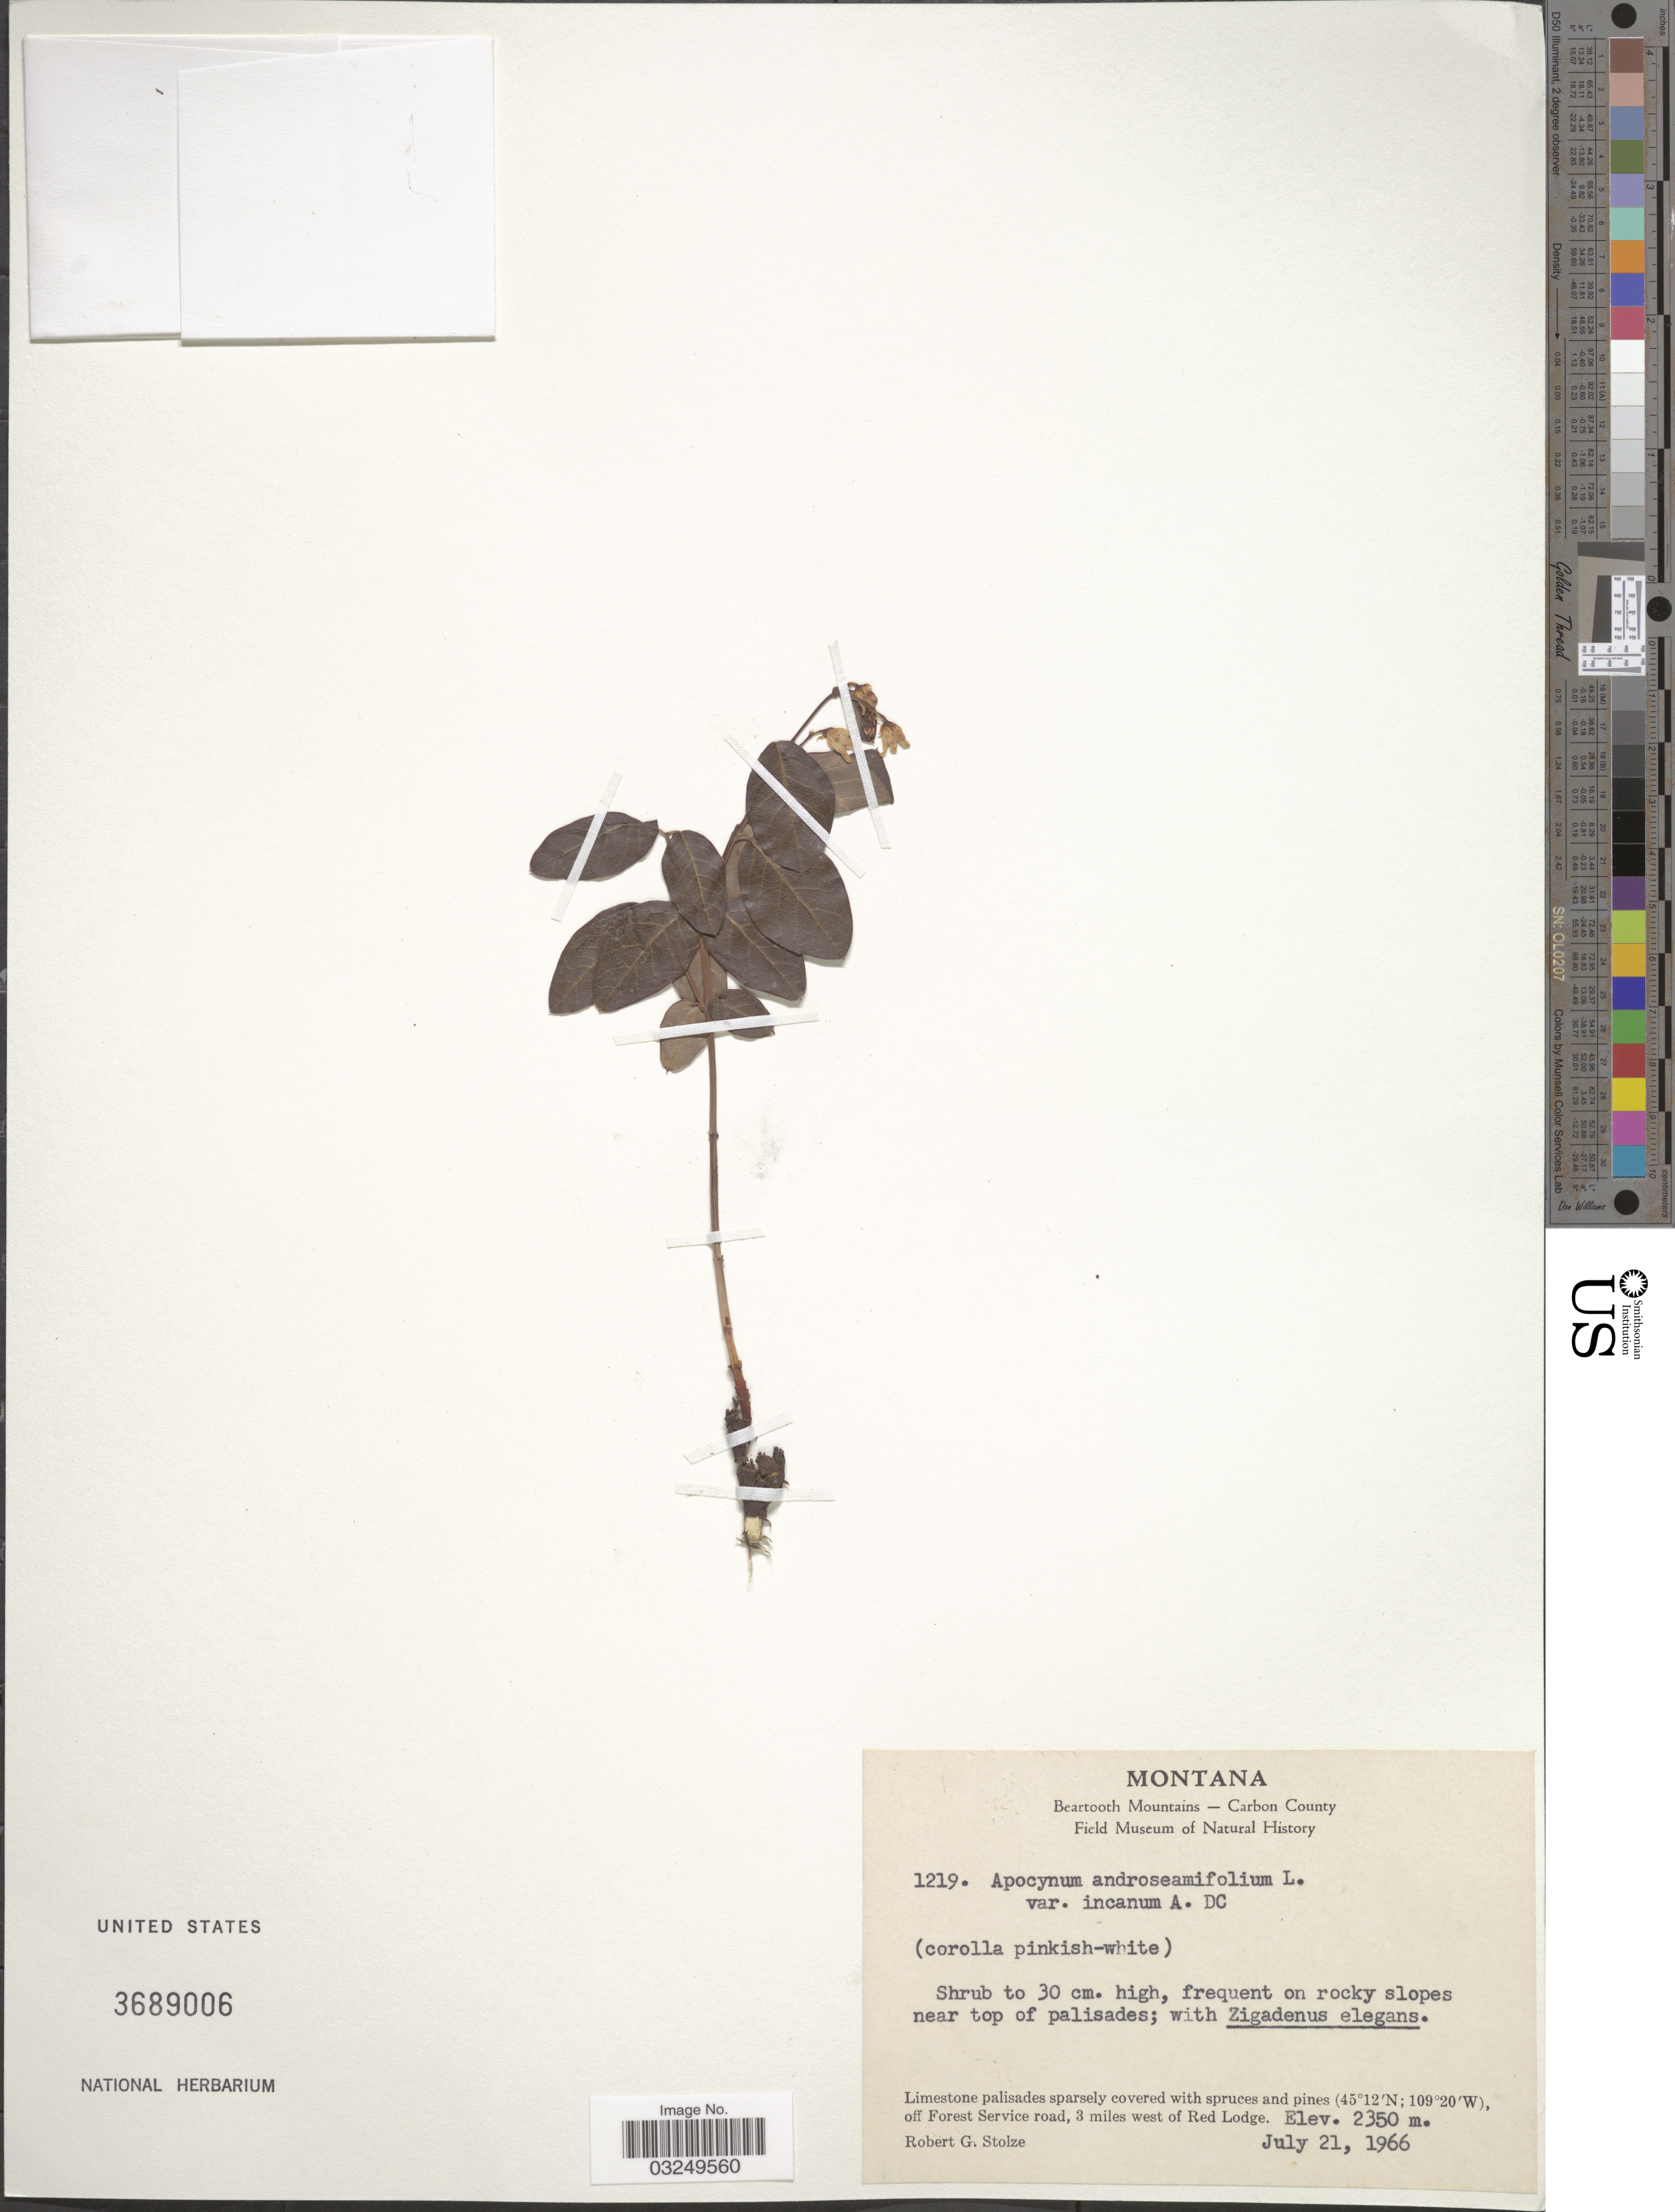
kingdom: Plantae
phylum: Tracheophyta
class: Magnoliopsida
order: Gentianales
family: Apocynaceae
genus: Apocynum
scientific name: Apocynum androsaemifolium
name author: L.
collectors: R. G. Stolze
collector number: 1219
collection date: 1966-07-21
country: United States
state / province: Montana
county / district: Carbon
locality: Beartooth Mountains. Off Forest Service road, 3 miles W of Red Lodge.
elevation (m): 2350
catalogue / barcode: US 3689006